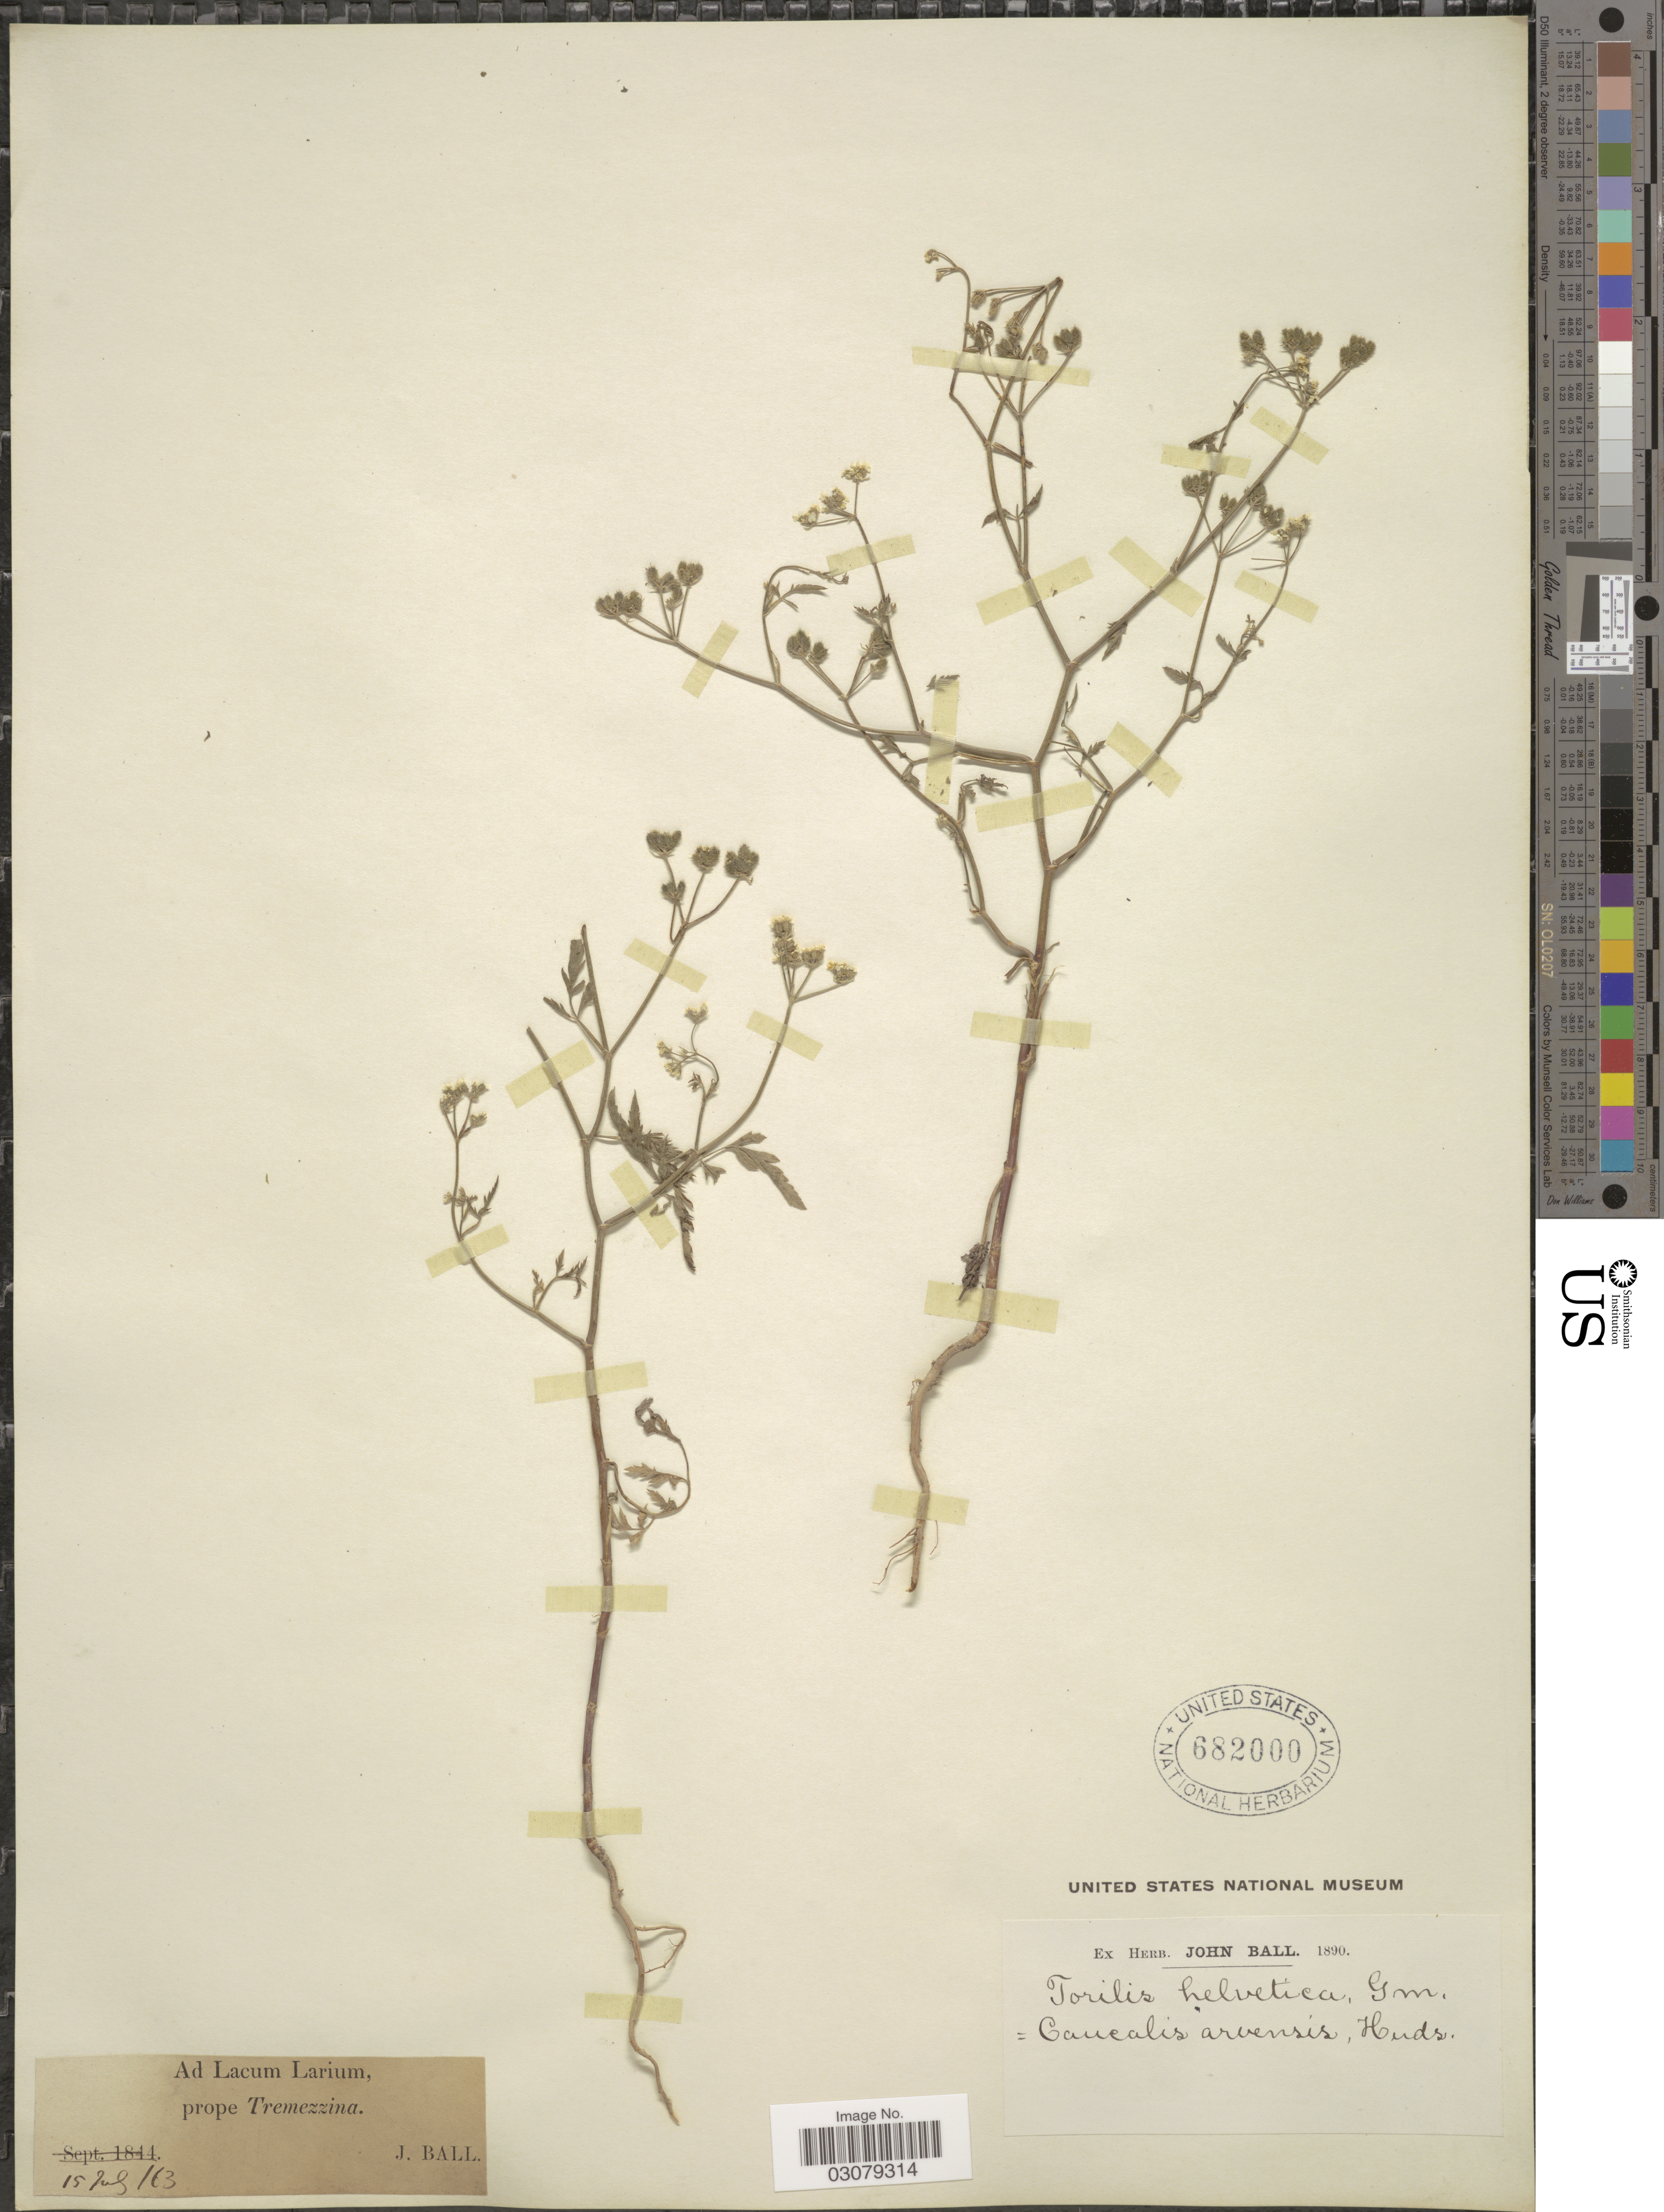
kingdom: Plantae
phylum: Tracheophyta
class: Magnoliopsida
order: Apiales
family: Apiaceae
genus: Torilis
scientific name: Torilis infesta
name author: (L.) Clairv.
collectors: J. Ball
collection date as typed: Transcribed d/m/y: 15/7/63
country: Italy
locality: Ad Lacum Larium, prope Tremezzina.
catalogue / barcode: US 682000